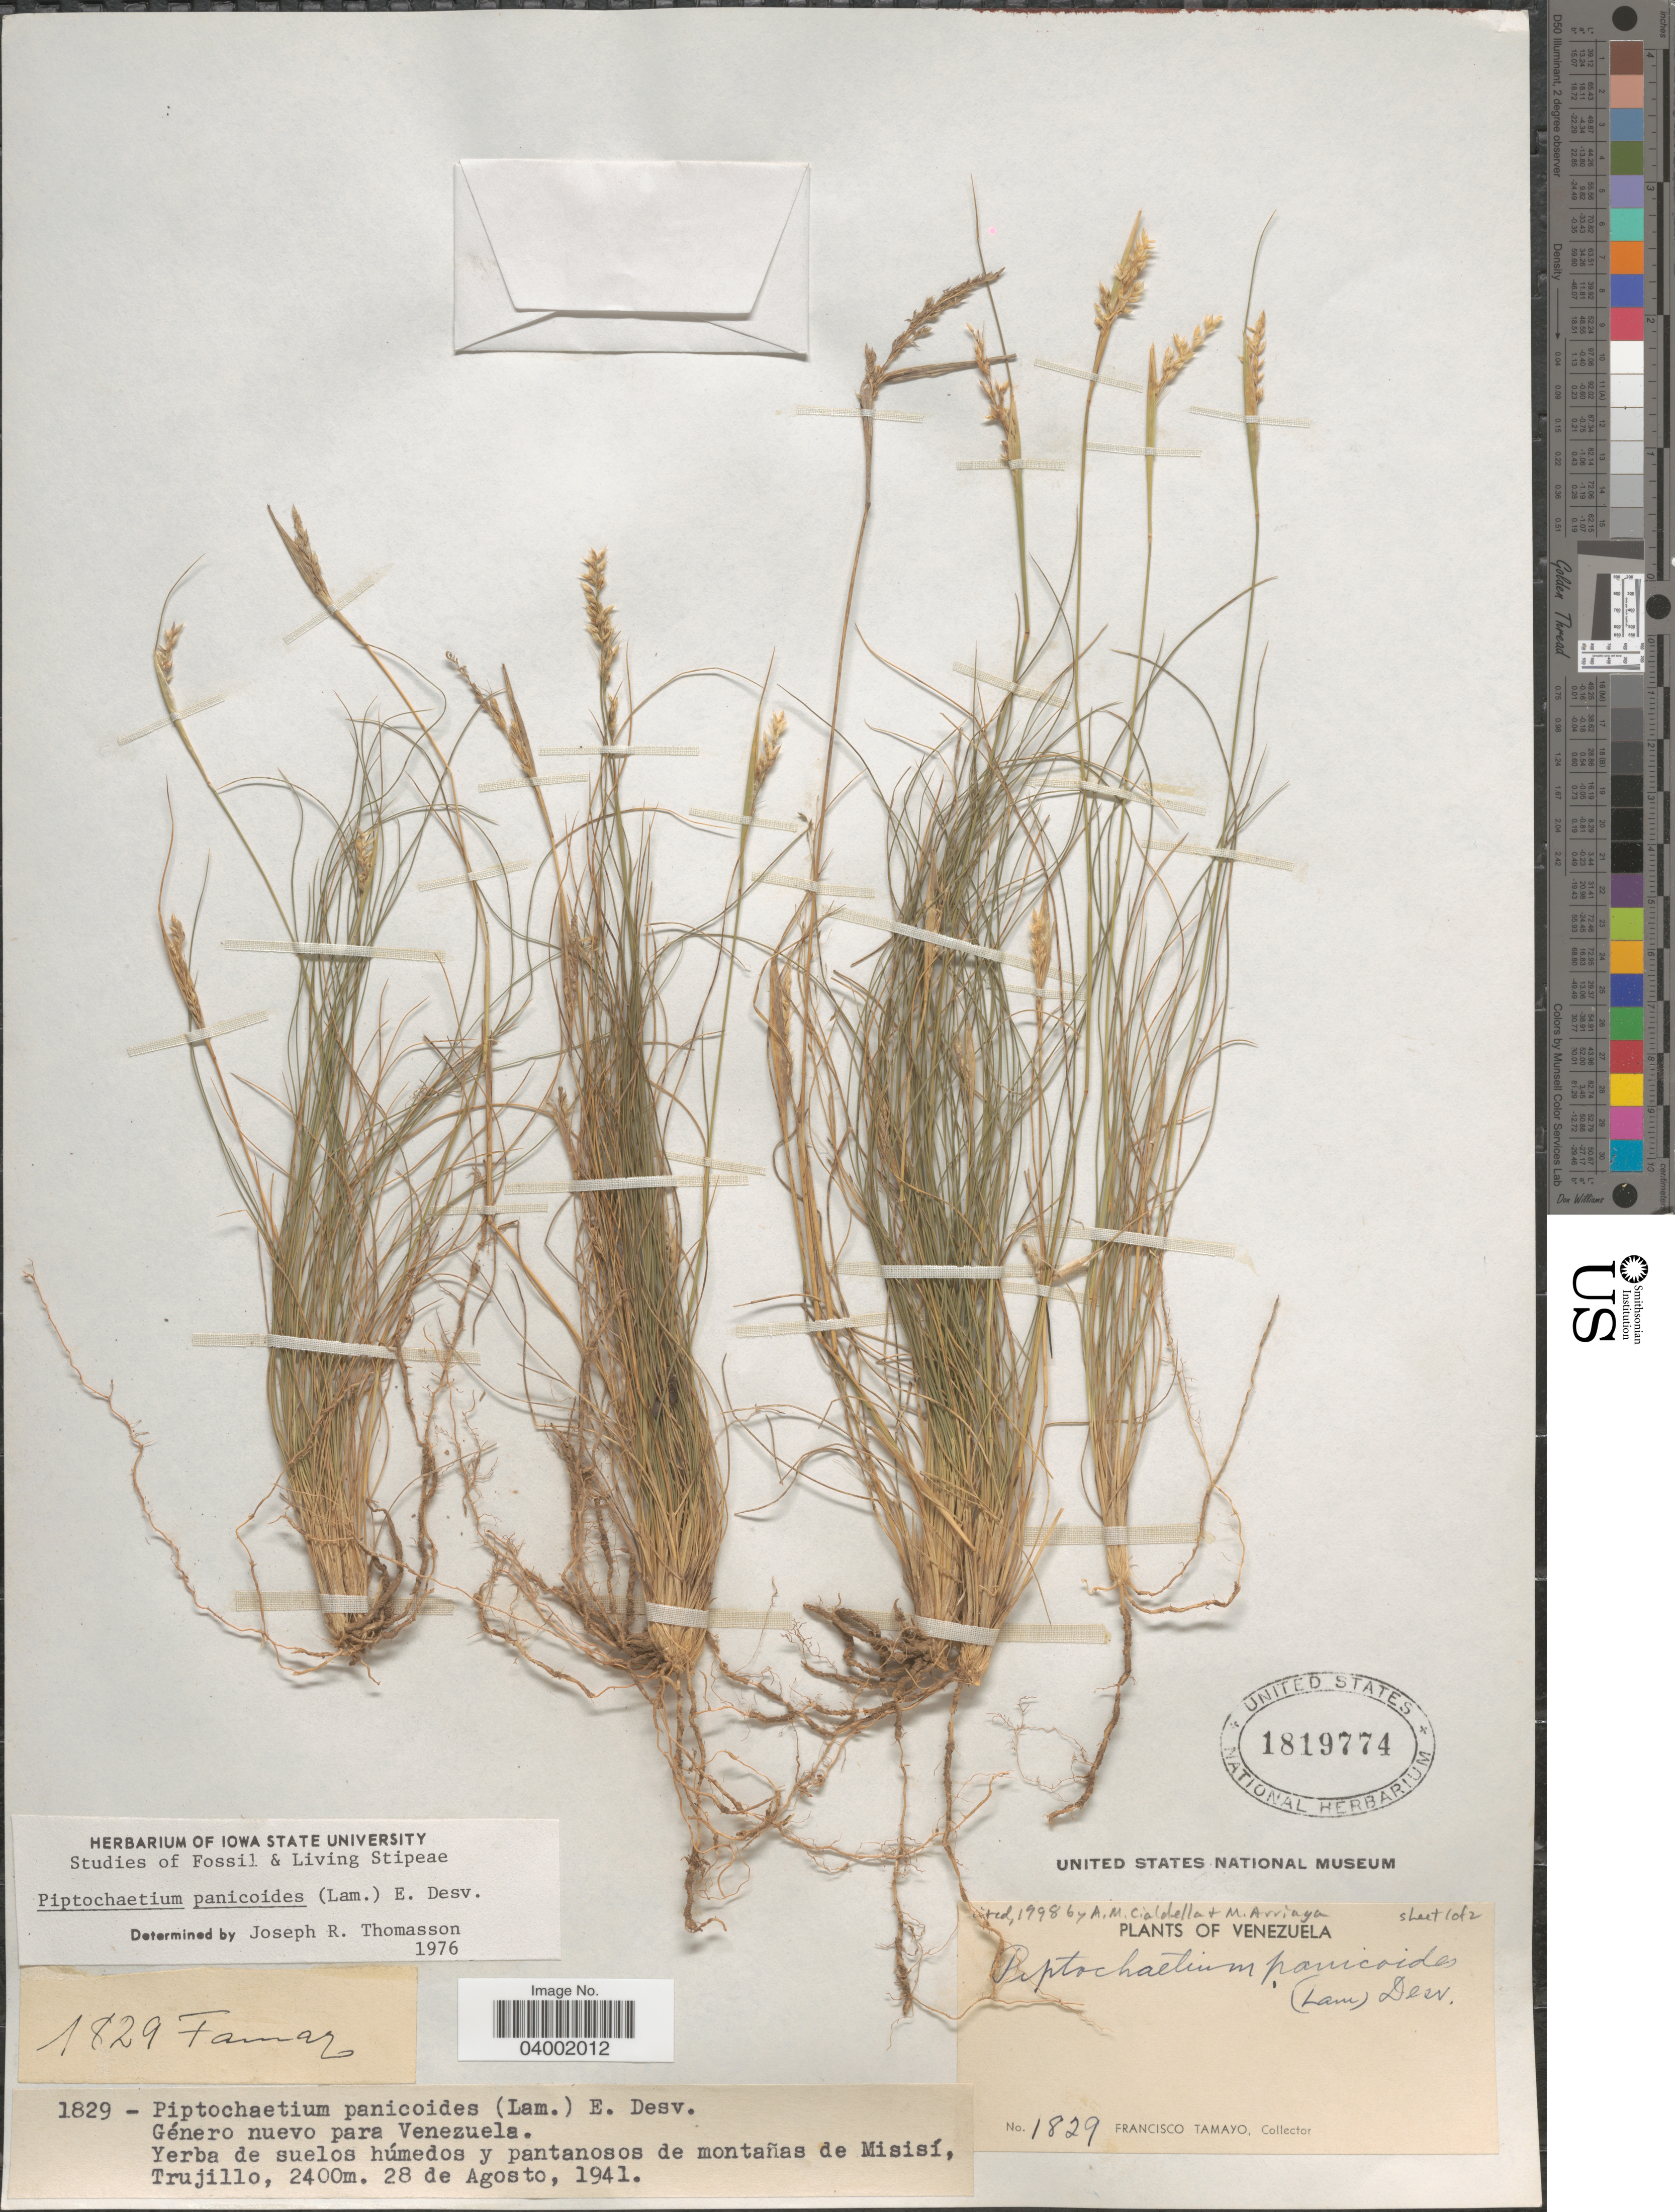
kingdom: Plantae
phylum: Tracheophyta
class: Liliopsida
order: Poales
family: Poaceae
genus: Piptochaetium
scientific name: Piptochaetium panicoides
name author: (Lam.) É. Desv.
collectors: F. Tamayo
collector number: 1829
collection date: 1941-08-28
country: Venezuela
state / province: Trujillo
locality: Género nuevo para Venezuela. Yerba de suelos húmedos y pantanosos de montañas de Misisí.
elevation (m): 2400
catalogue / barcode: US 1819774